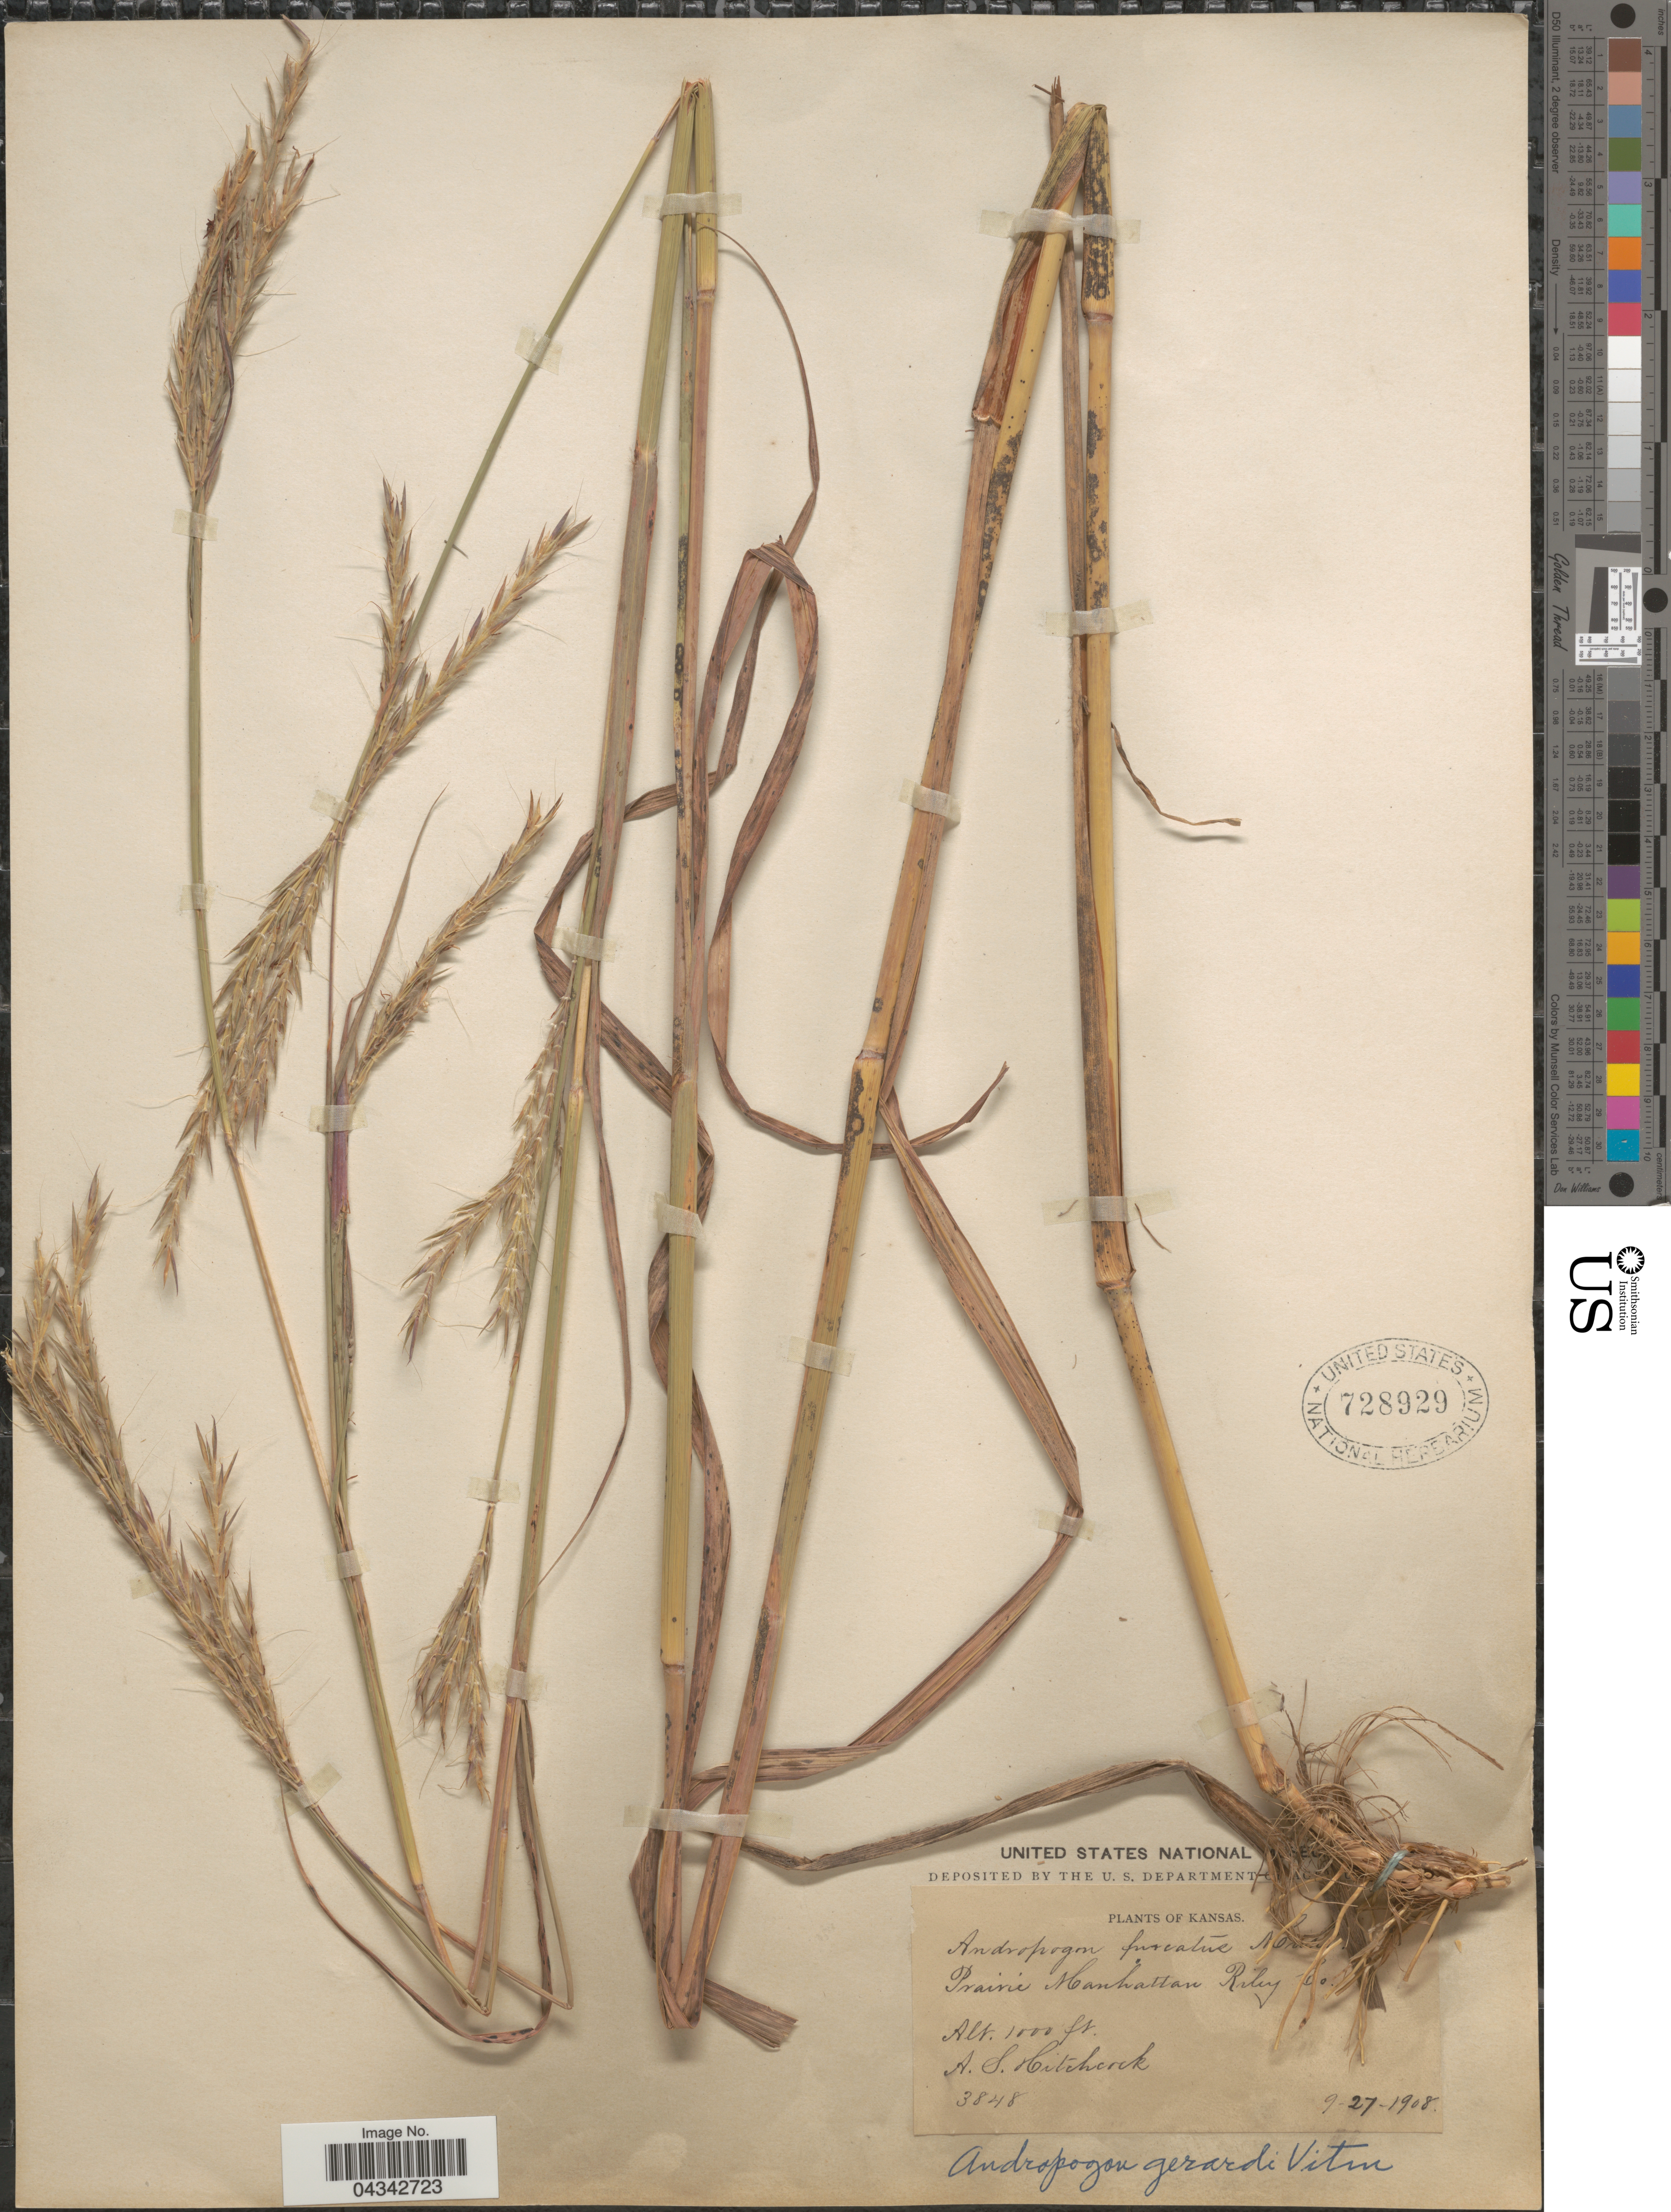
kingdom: Plantae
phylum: Tracheophyta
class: Liliopsida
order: Poales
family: Poaceae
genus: Andropogon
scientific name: Andropogon gerardii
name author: Vitman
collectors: A. S. Hitchcock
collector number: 3848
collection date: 1908-09-27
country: United States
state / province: Kansas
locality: Prairie Manhattan Riley Co.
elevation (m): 305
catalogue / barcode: US 728929